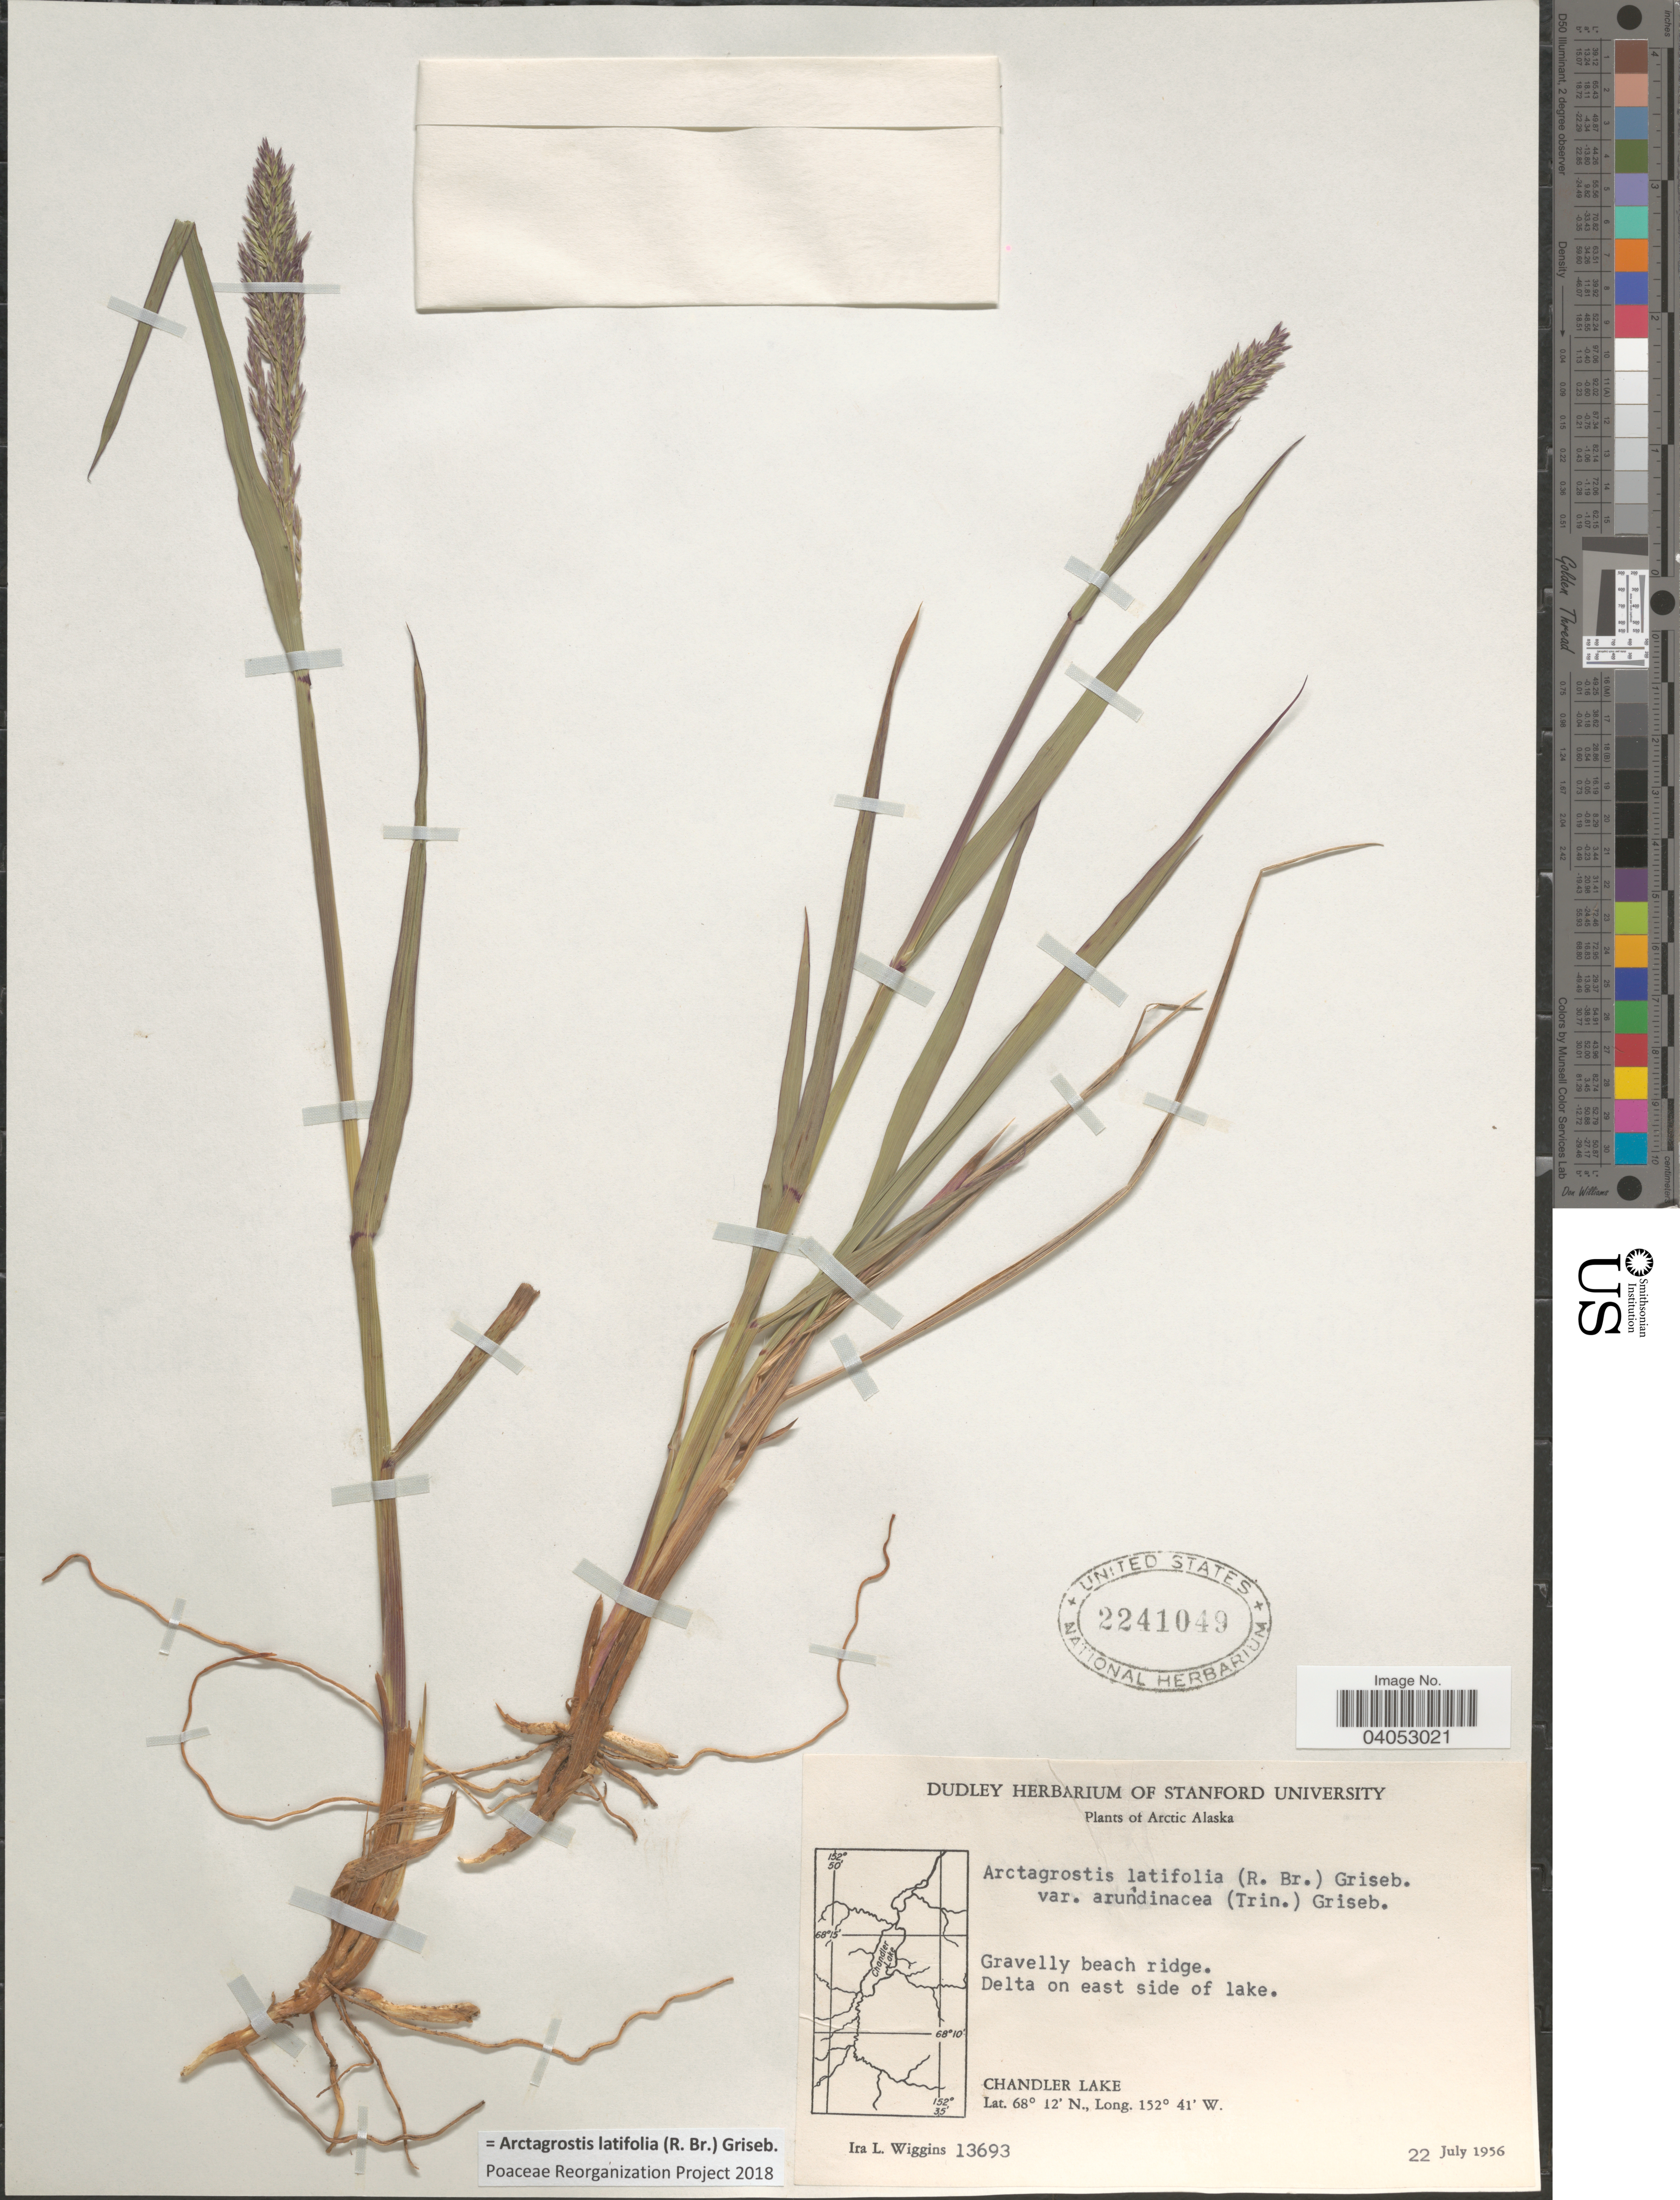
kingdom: Plantae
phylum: Tracheophyta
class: Liliopsida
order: Poales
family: Poaceae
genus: Arctagrostis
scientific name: Arctagrostis latifolia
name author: (R. Br.) Griseb.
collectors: I. L. Wiggins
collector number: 13693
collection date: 1956-07-22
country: United States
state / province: Alaska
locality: Arctic Alaska. Delta on east side of lake. Chandler Lake.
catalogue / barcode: US 2241049